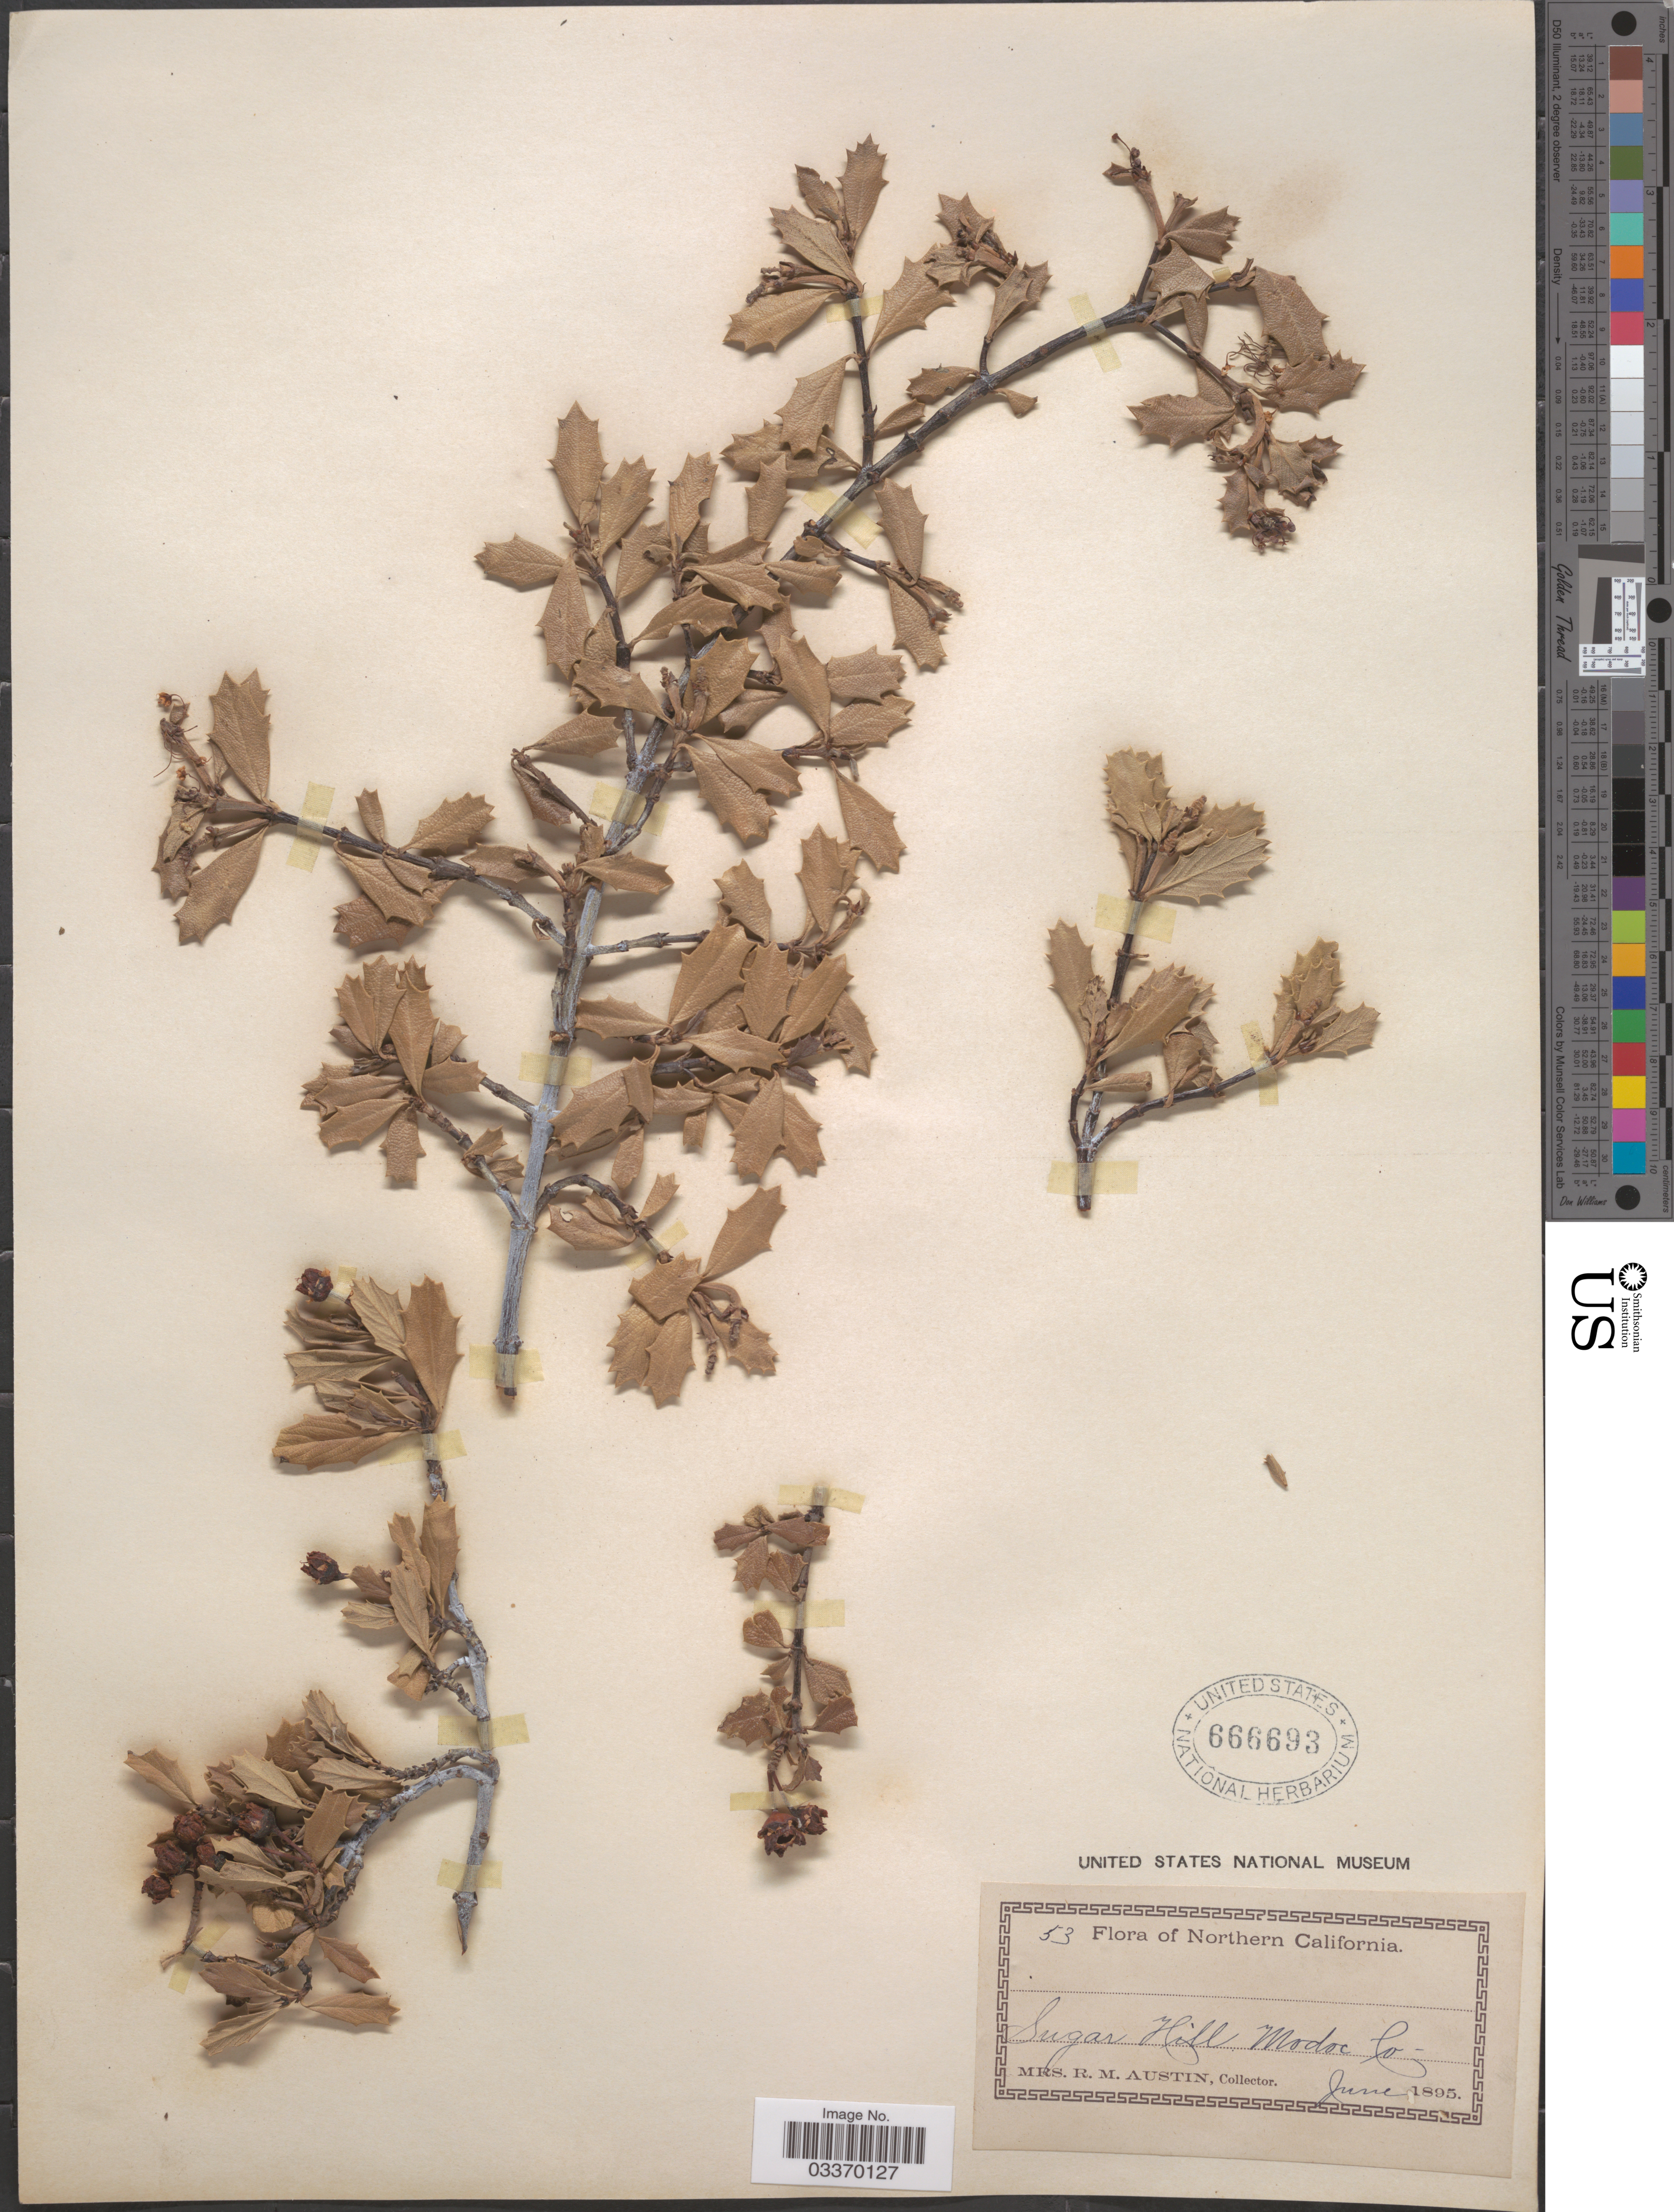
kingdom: Plantae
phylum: Tracheophyta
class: Magnoliopsida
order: Rosales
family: Rhamnaceae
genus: Ceanothus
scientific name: Ceanothus prostratus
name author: Benth.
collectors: R. Austin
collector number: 53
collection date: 1895-06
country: United States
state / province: California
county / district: Modoc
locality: Northern California, Sugar Hill Modoc Co.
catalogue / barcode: US 666693